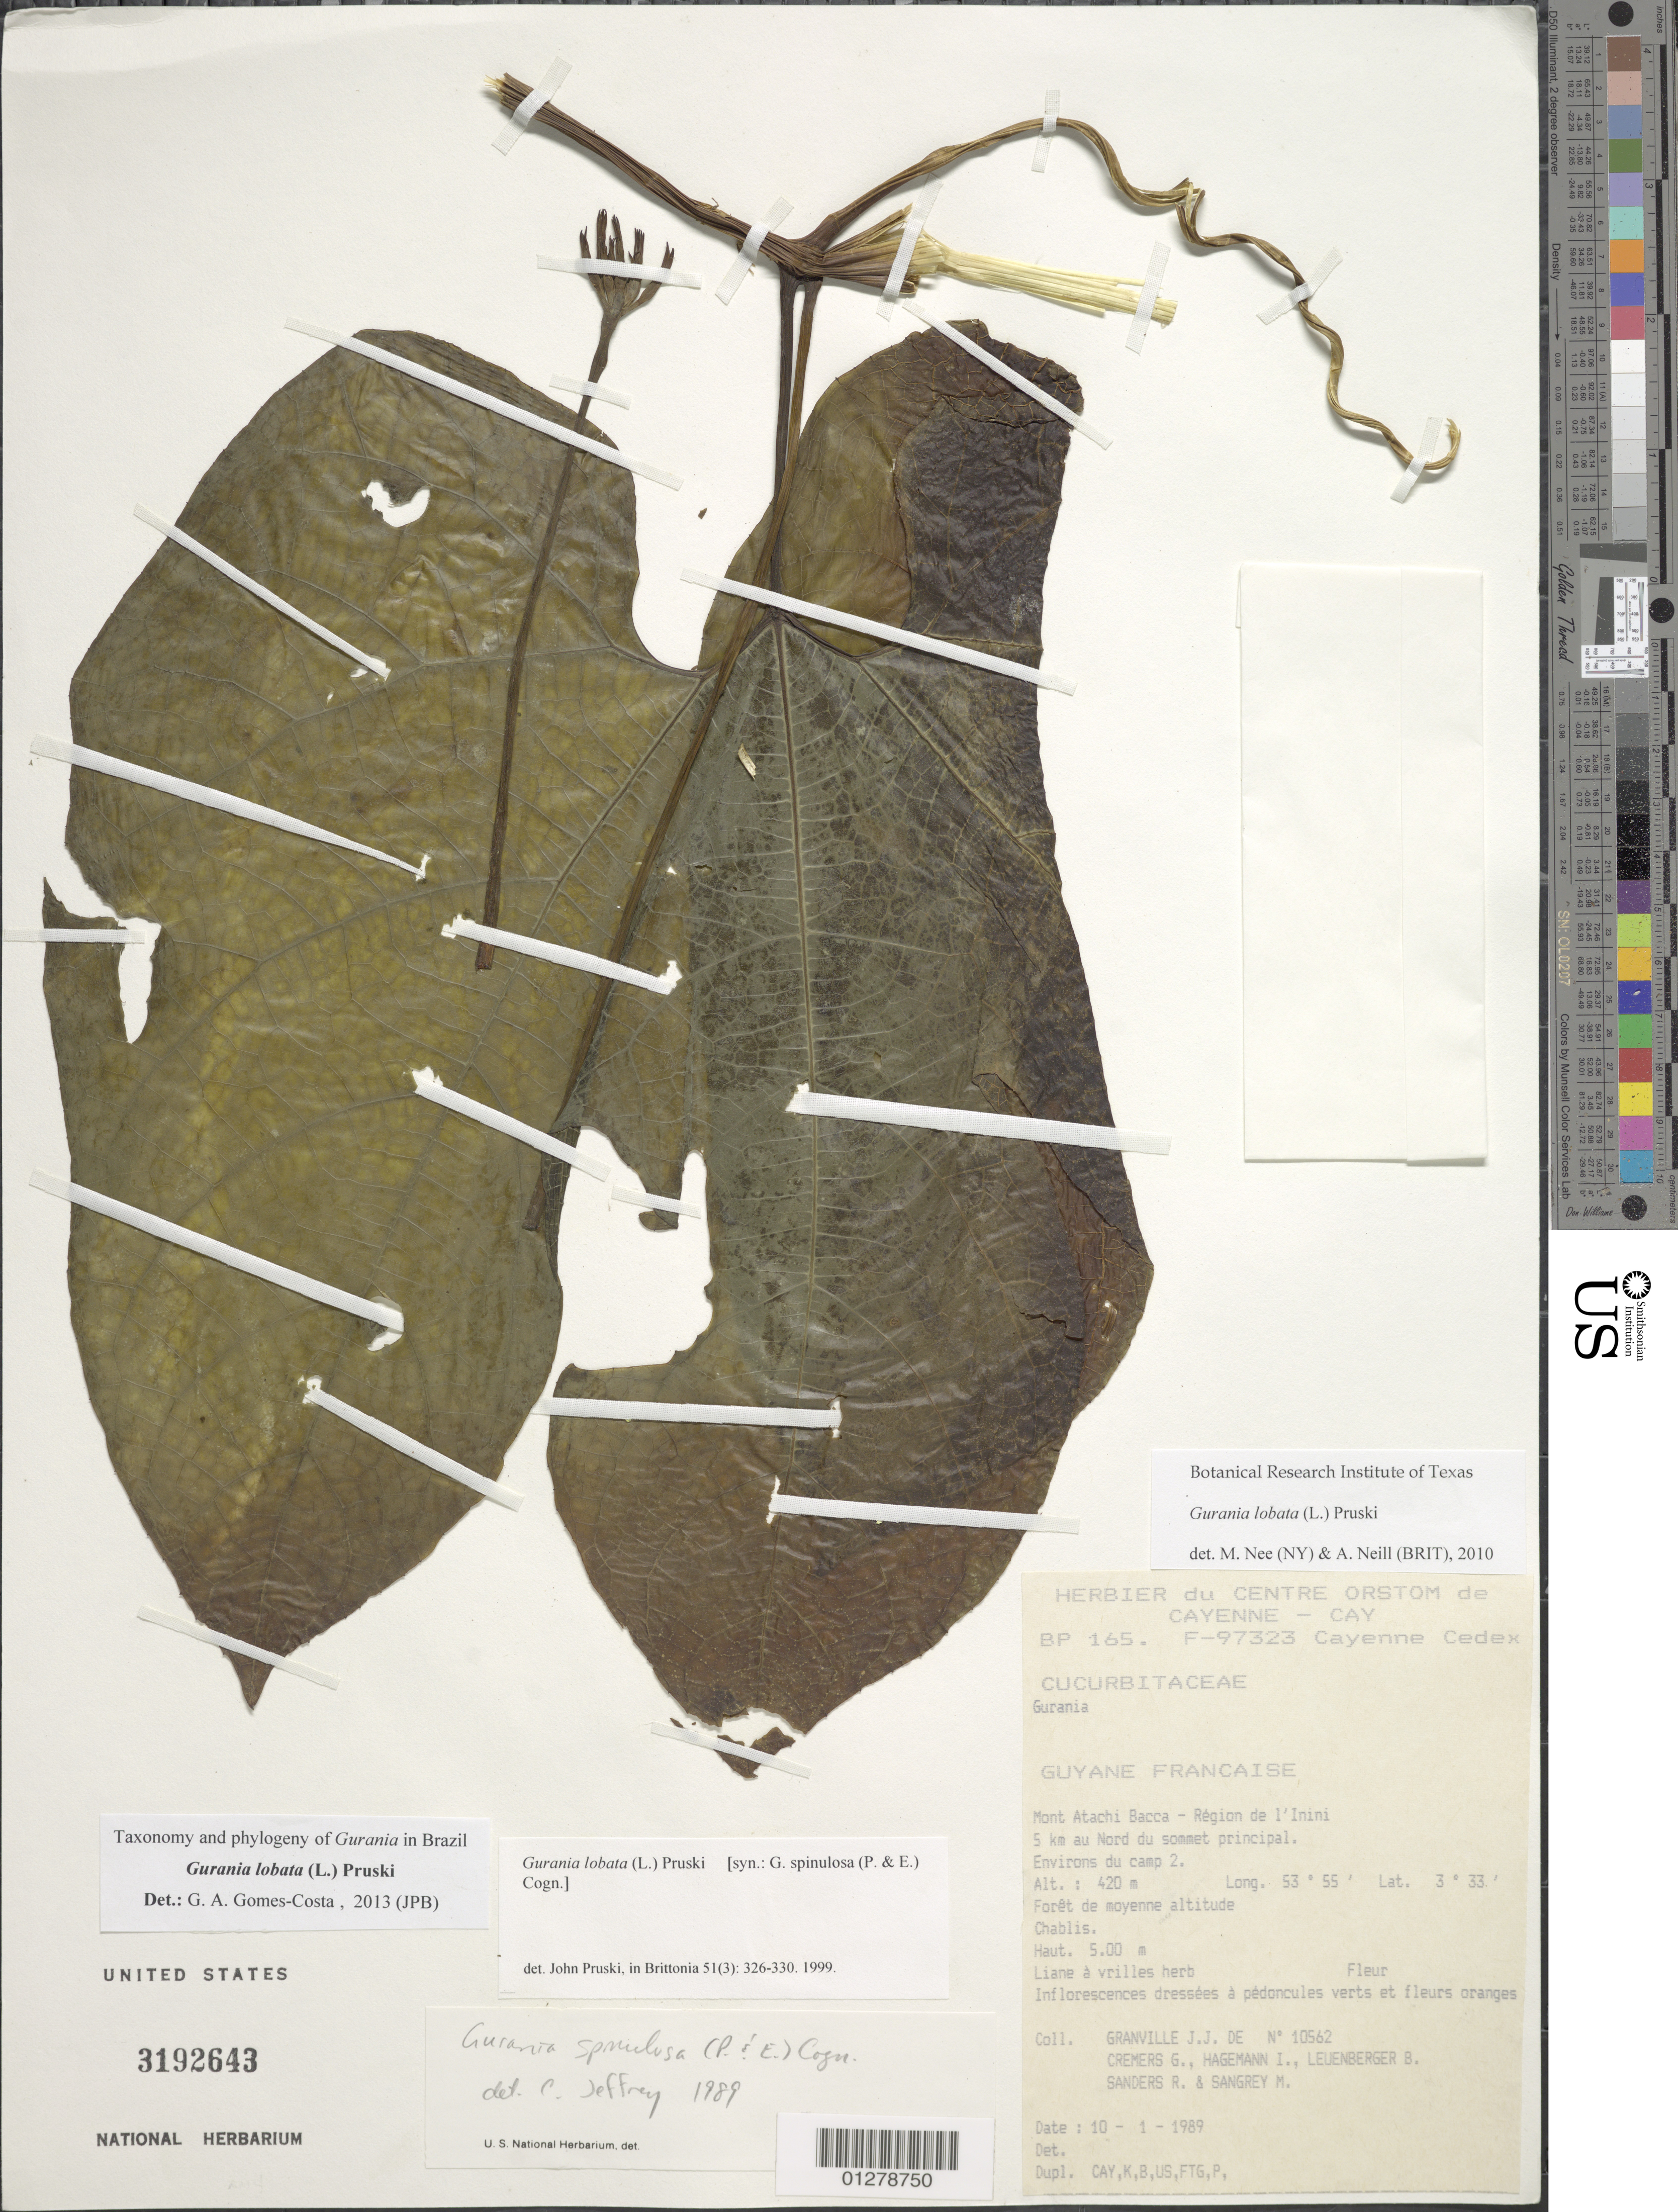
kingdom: Plantae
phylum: Tracheophyta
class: Magnoliopsida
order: Cucurbitales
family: Cucurbitaceae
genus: Gurania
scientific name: Gurania lobata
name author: (L.) Pruski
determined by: Gomes-Costa, G. A.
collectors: J.-J. de Granville, G. Cremers, I. Hagemann, B. Leuenberger, R. Sanders & M. Sangrey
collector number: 10562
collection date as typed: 10 Jan 1989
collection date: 1989-01-10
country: French Guiana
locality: Mont Atachi Bacca - région de l'Inini,5 km au Nord du sommet principal; environs du camp 2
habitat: Foret de moyenne altitude. Chablis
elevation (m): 420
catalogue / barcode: US 3192643